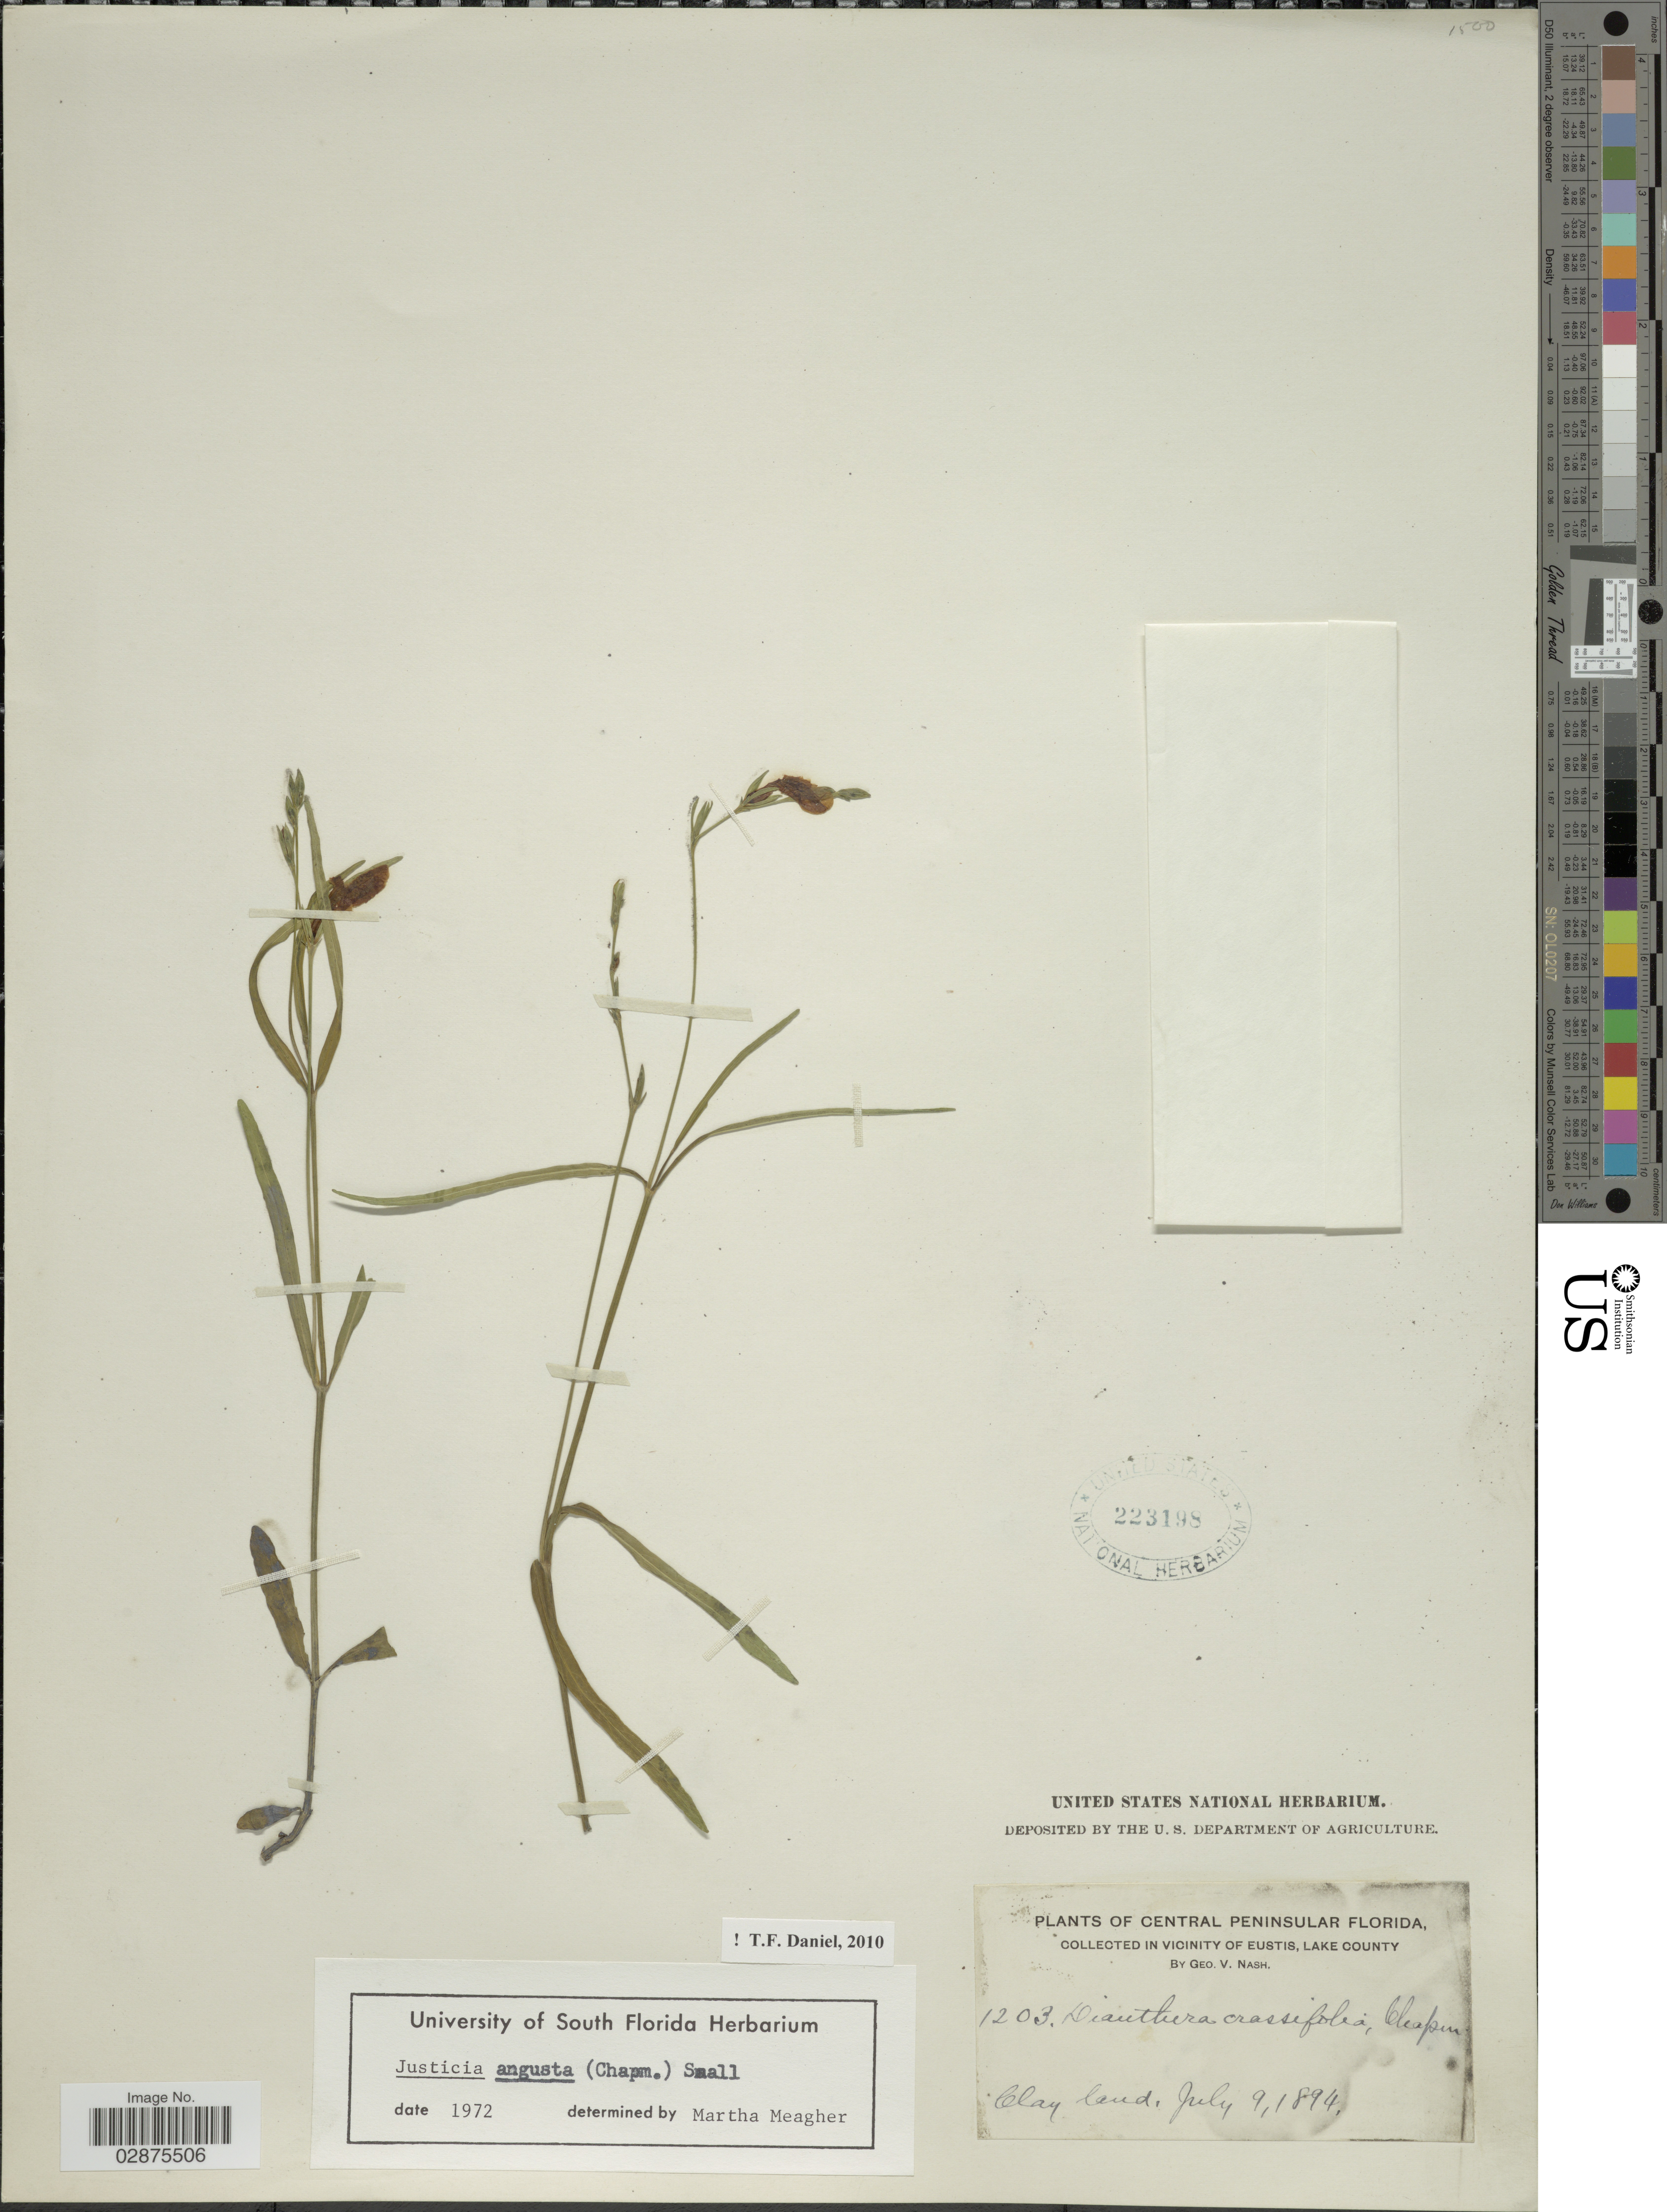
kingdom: Plantae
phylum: Tracheophyta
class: Magnoliopsida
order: Lamiales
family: Acanthaceae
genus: Justicia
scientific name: Justicia angusta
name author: (Chapm.) Small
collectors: G. V. Nash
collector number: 1203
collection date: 1894-07-09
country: United States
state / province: Florida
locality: Central Peninsular Florida. In Vicinity of Eustis, Lake County.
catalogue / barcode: US 223198